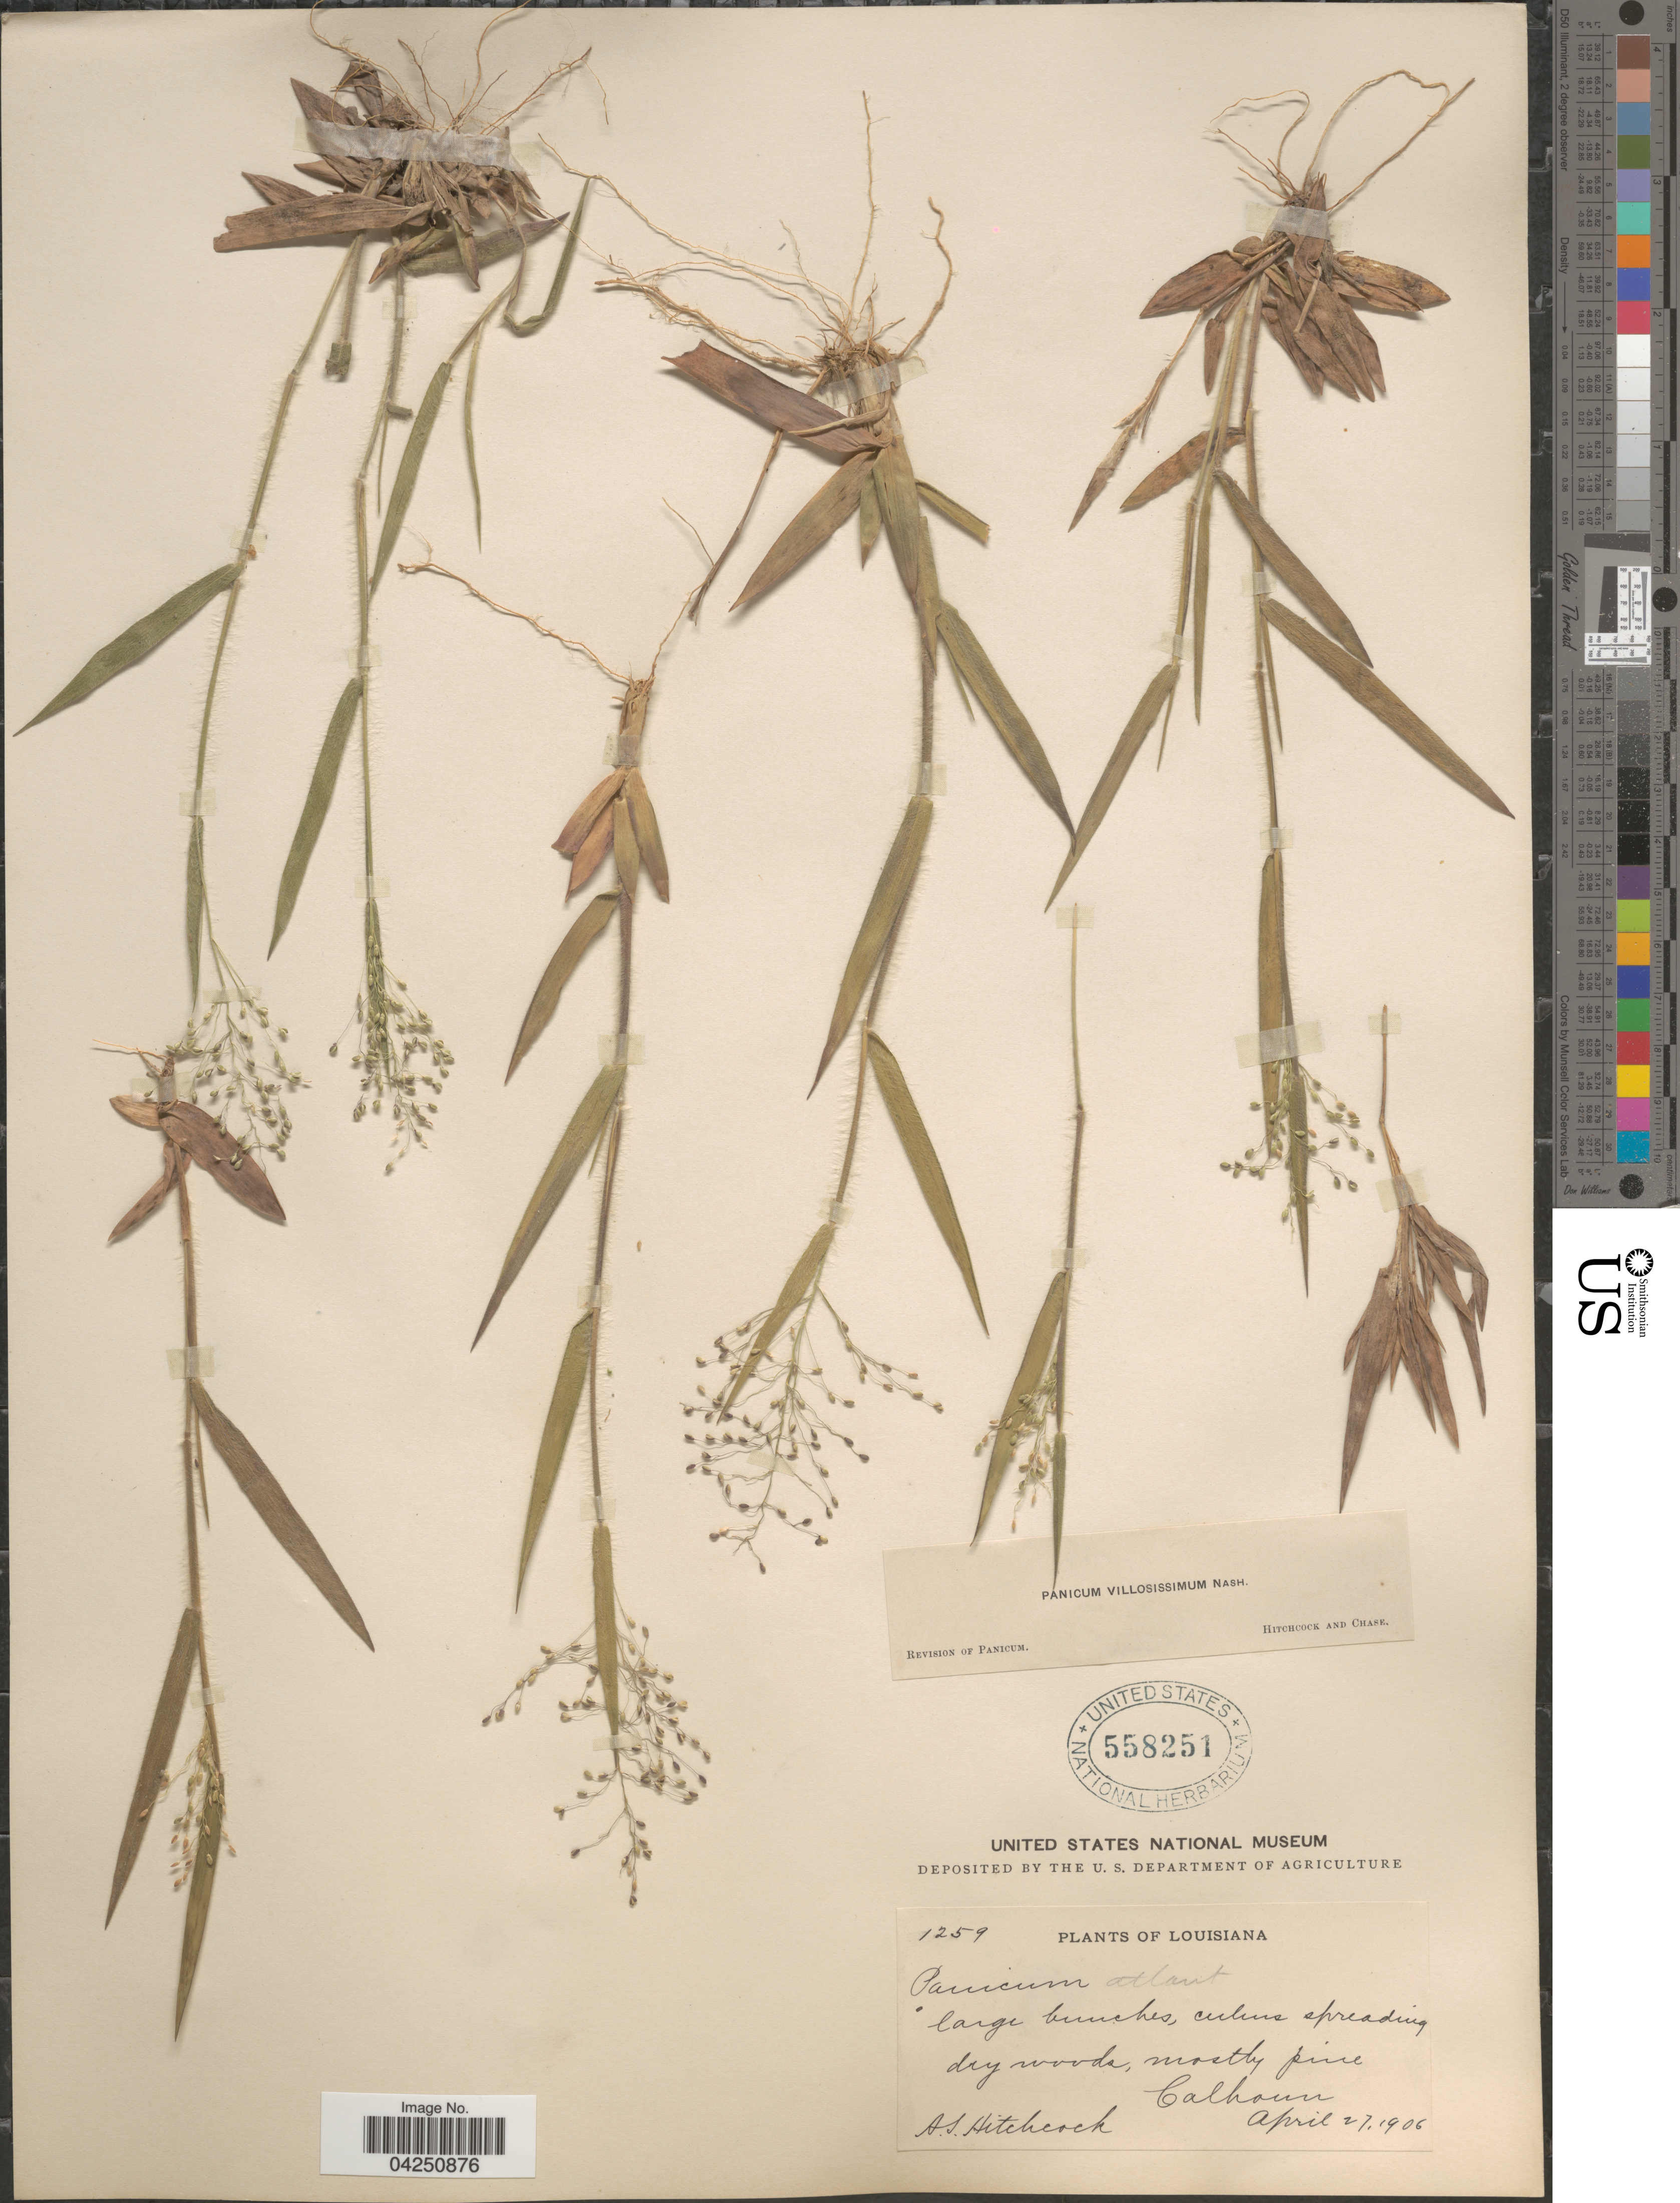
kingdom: Plantae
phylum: Tracheophyta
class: Liliopsida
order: Poales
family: Poaceae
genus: Dichanthelium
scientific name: Dichanthelium acuminatum var. acuminatum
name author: (Sw.) Gould & C.A. Clark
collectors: A. S. Hitchcock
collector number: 1259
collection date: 1906-04-27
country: United States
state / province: Louisiana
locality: Calhoun.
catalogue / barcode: US 558251